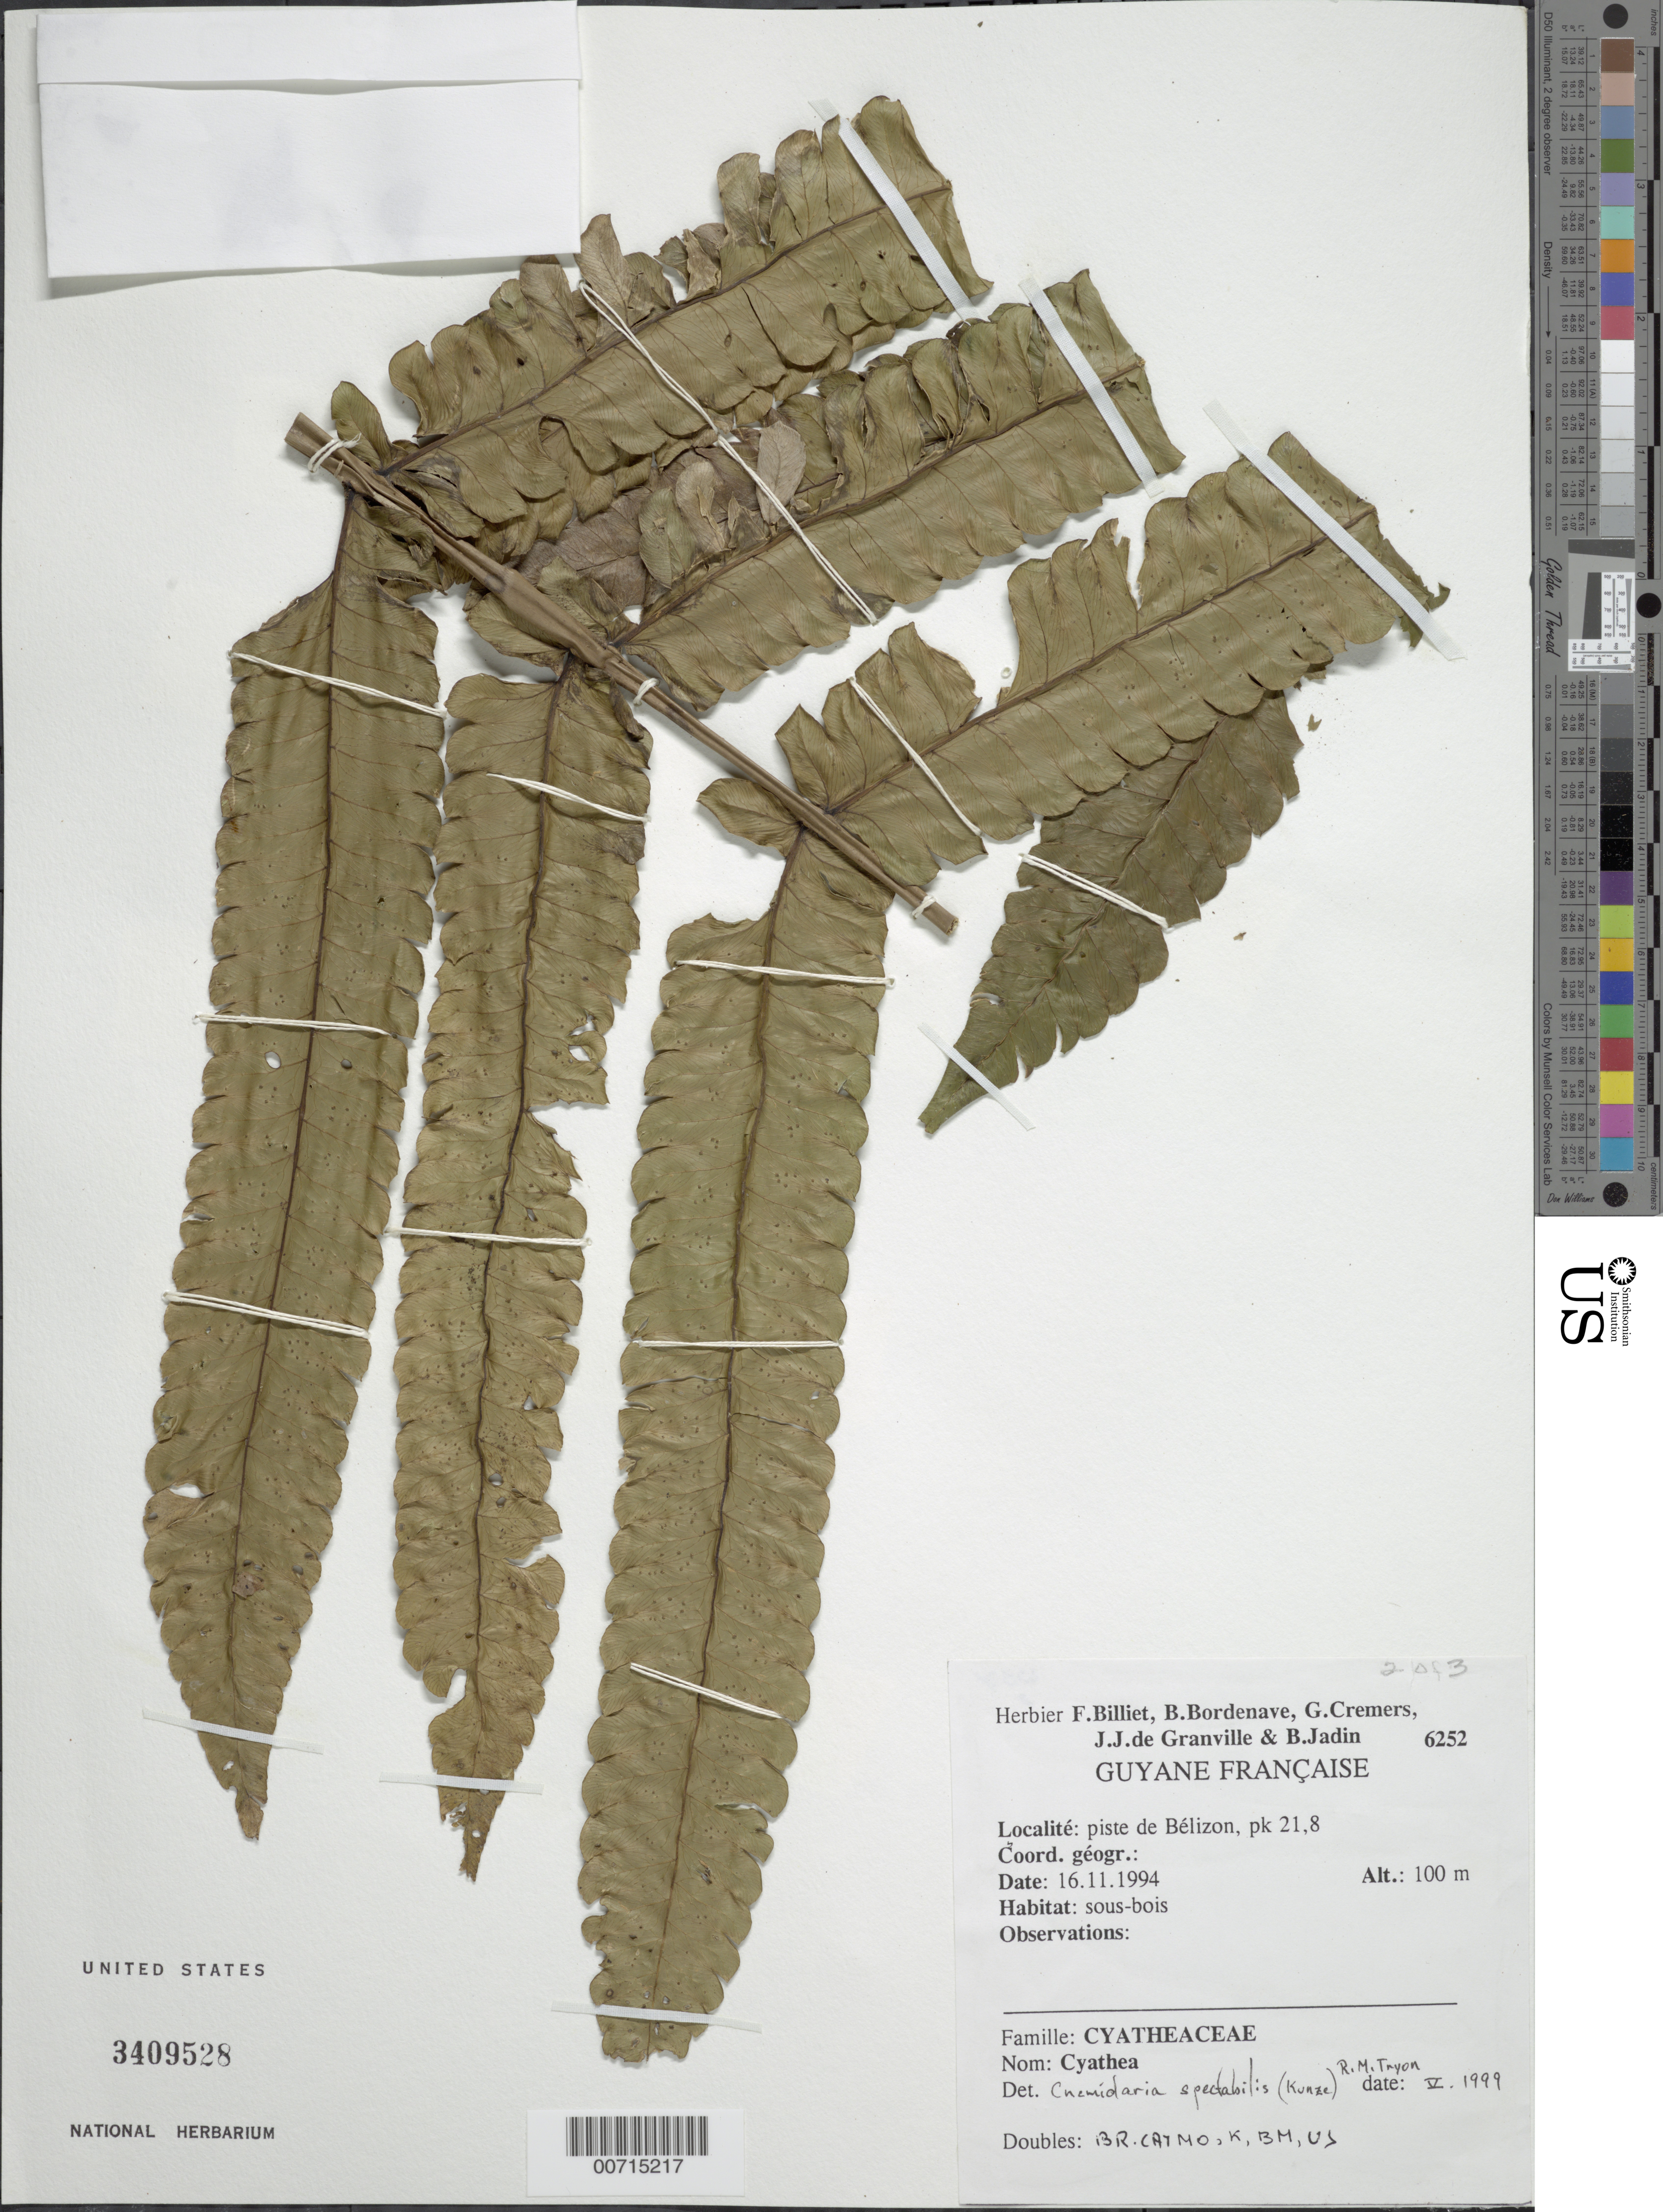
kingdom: Plantae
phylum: Tracheophyta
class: Polypodiopsida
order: Cyatheales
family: Cyatheaceae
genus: Cyathea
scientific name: Cyathea spectabilis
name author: (Kunze) Domin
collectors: F. Billiet, B. Bordenave, G. Cremers, J.-J. de Granville & B. Jadin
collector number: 6252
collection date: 1994-11-16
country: French Guiana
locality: Guyane Francaise, piste de Belizon, pk 21,8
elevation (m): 100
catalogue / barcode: US 3409528